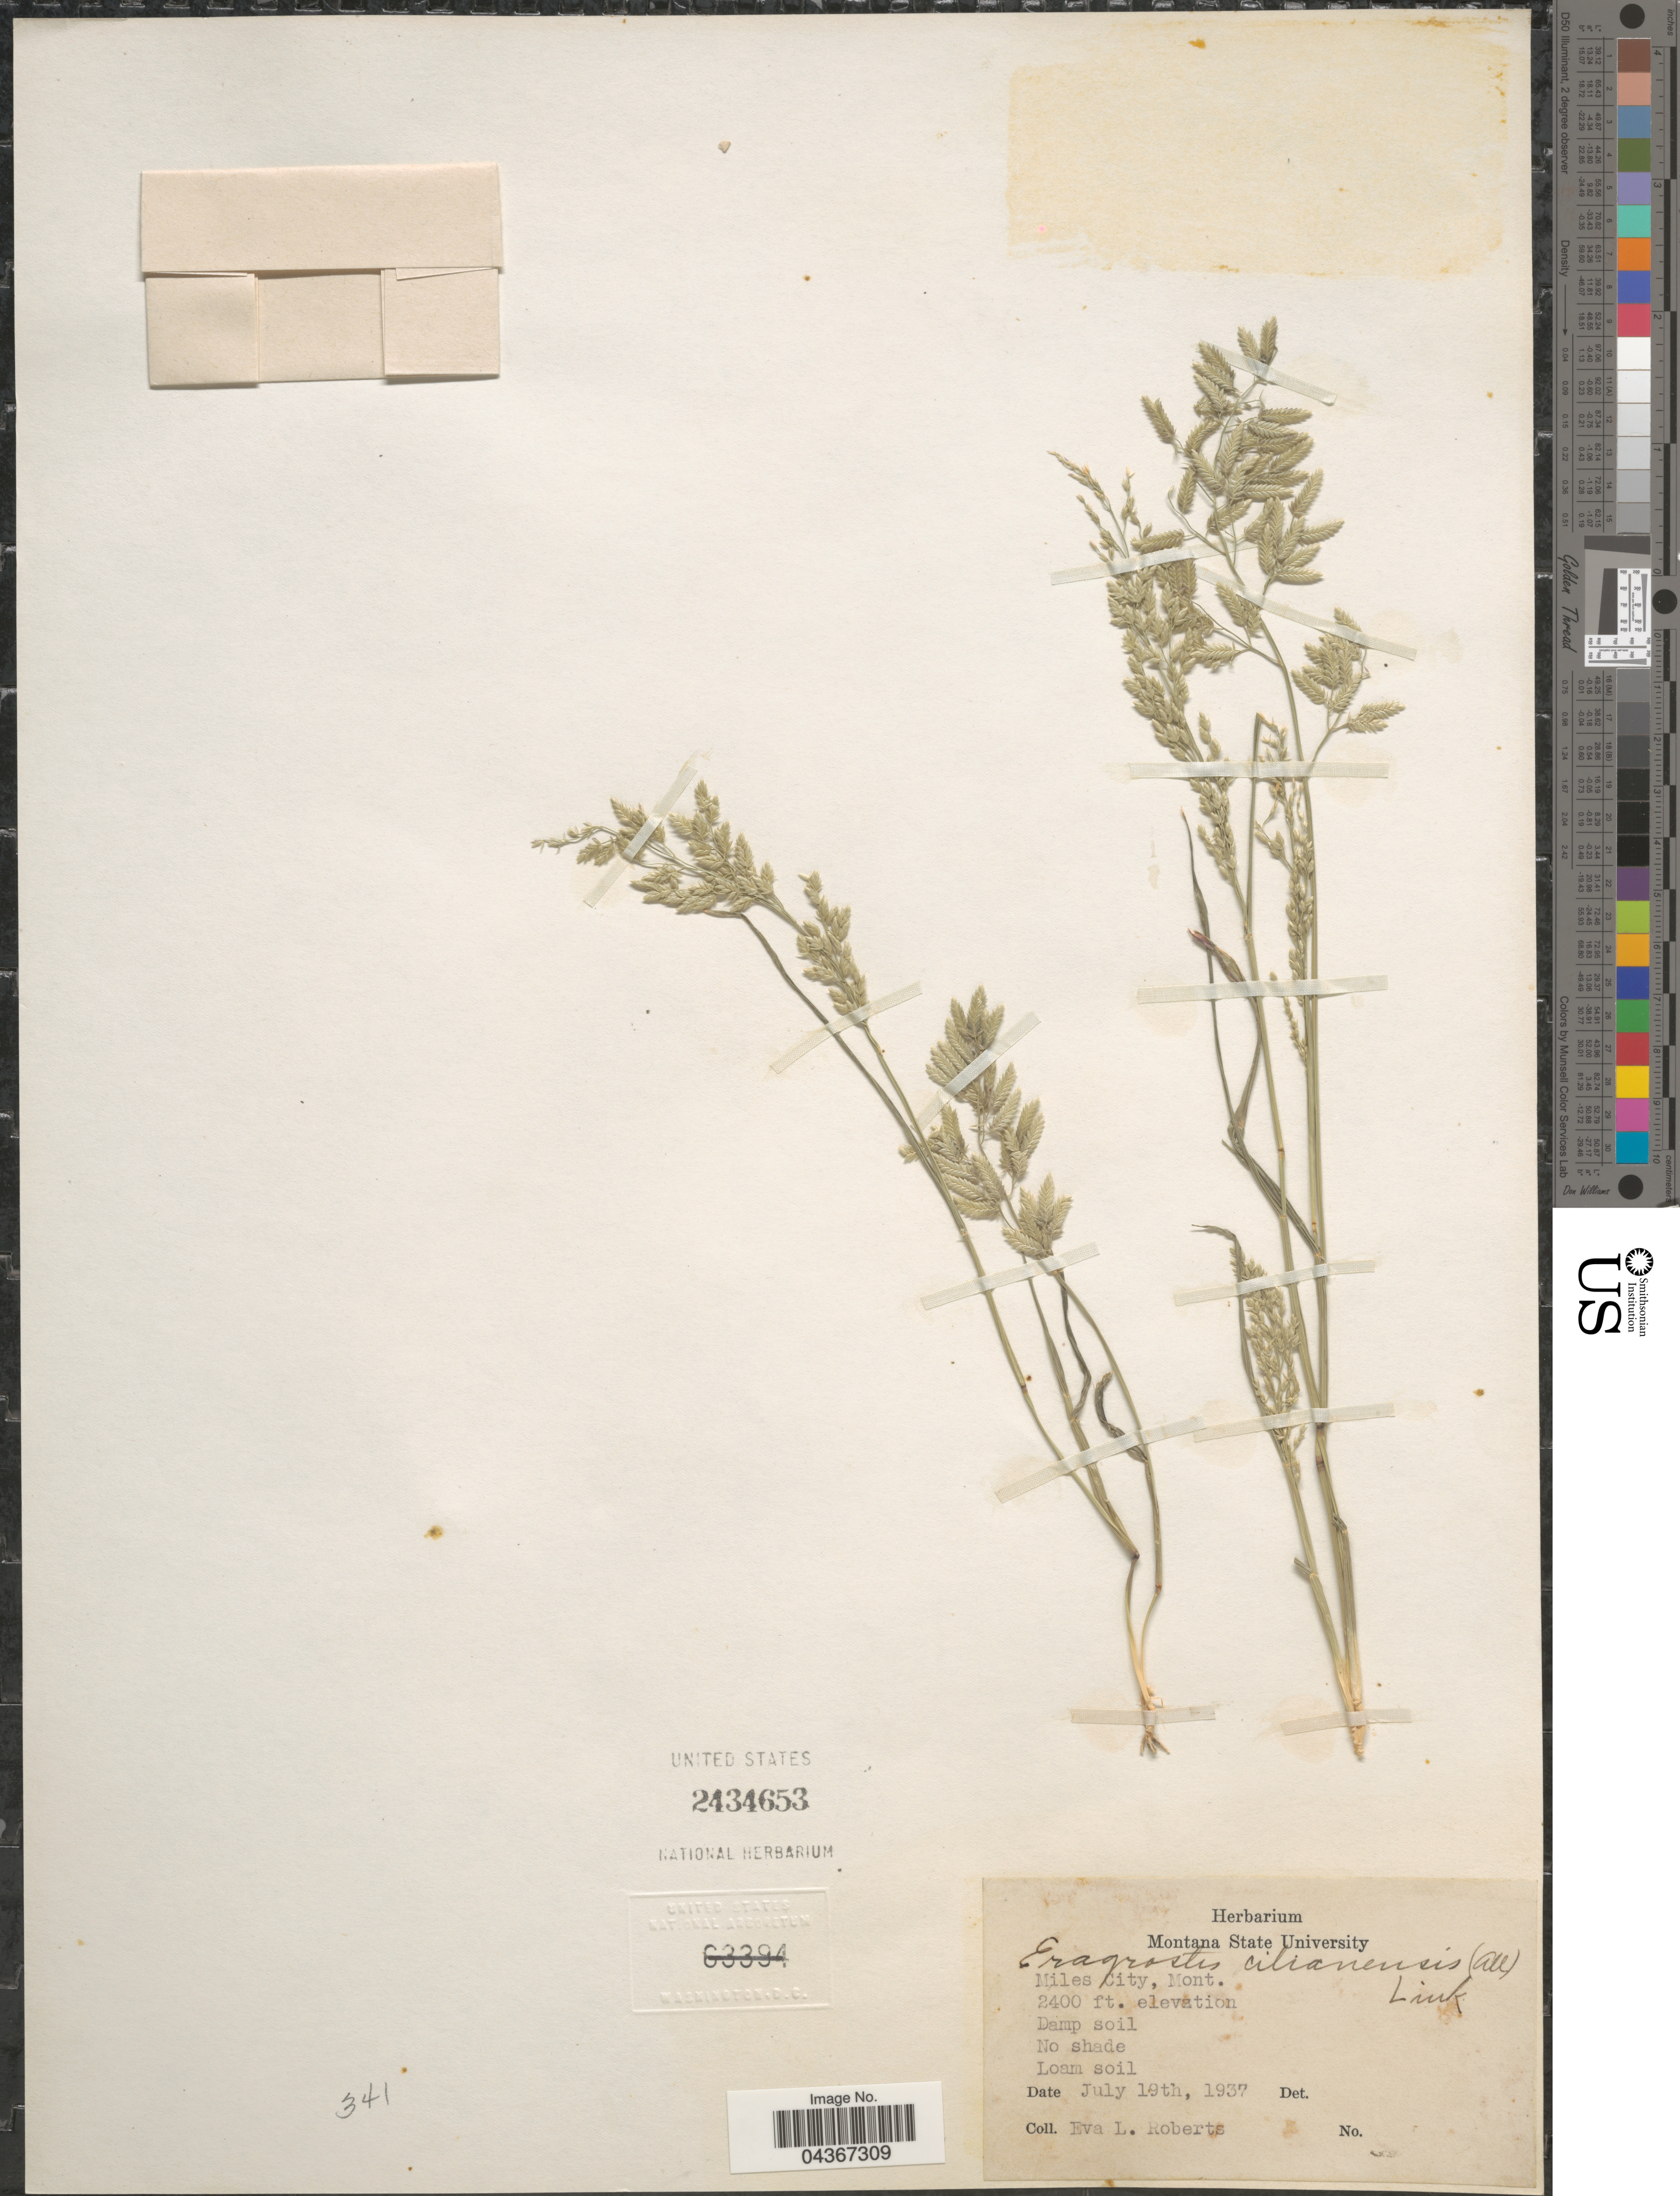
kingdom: Plantae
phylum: Tracheophyta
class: Liliopsida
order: Poales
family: Poaceae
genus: Eragrostis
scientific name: Eragrostis cilianensis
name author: (Bellardi) Vignolo ex Janch.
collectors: E. Roberts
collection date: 1937-07-19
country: United States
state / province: Montana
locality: Miles City.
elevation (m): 732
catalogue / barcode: US 2434653